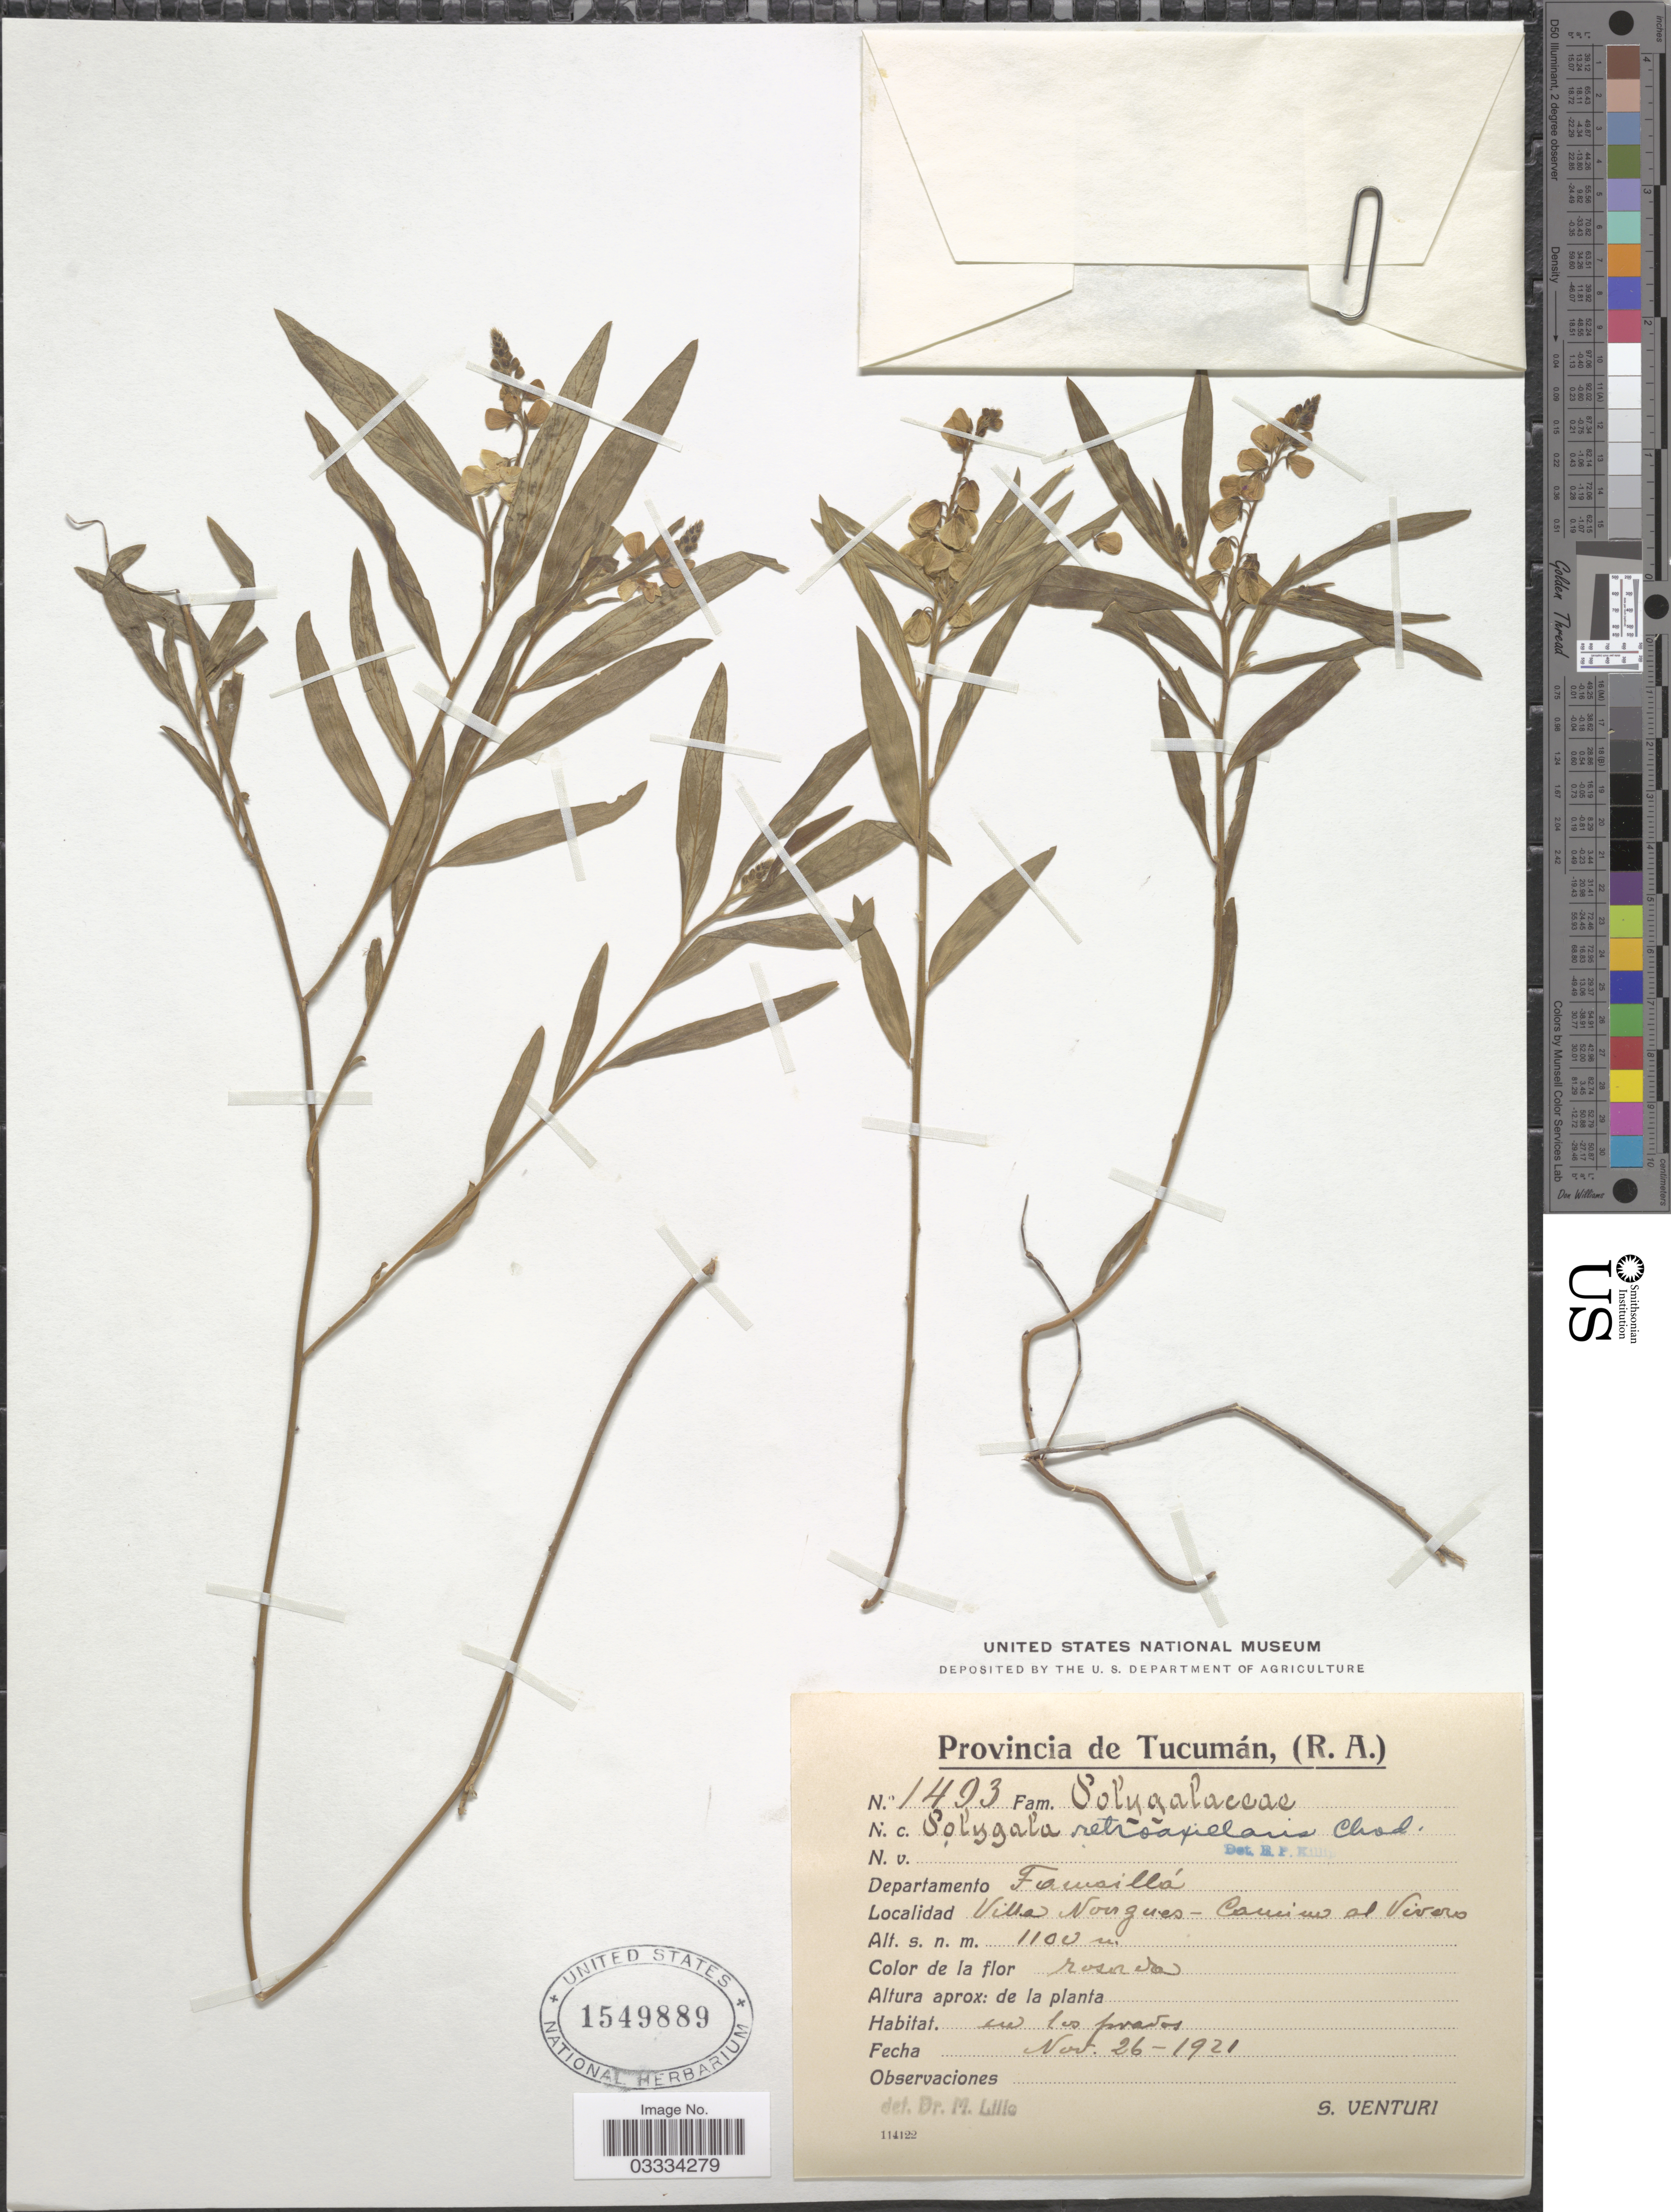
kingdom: Plantae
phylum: Tracheophyta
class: Magnoliopsida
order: Fabales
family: Polygalaceae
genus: Asemeia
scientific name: Asemeia extraaxillaris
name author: (Chodat) J.F.B. Pastore & J.R. Abbott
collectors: S. Venturi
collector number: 1493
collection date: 1921-11-26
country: Argentina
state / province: Tucuman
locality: Departamento Famaillá. Villa Nougues- Camino al Vivero.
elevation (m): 1100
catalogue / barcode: US 1549889